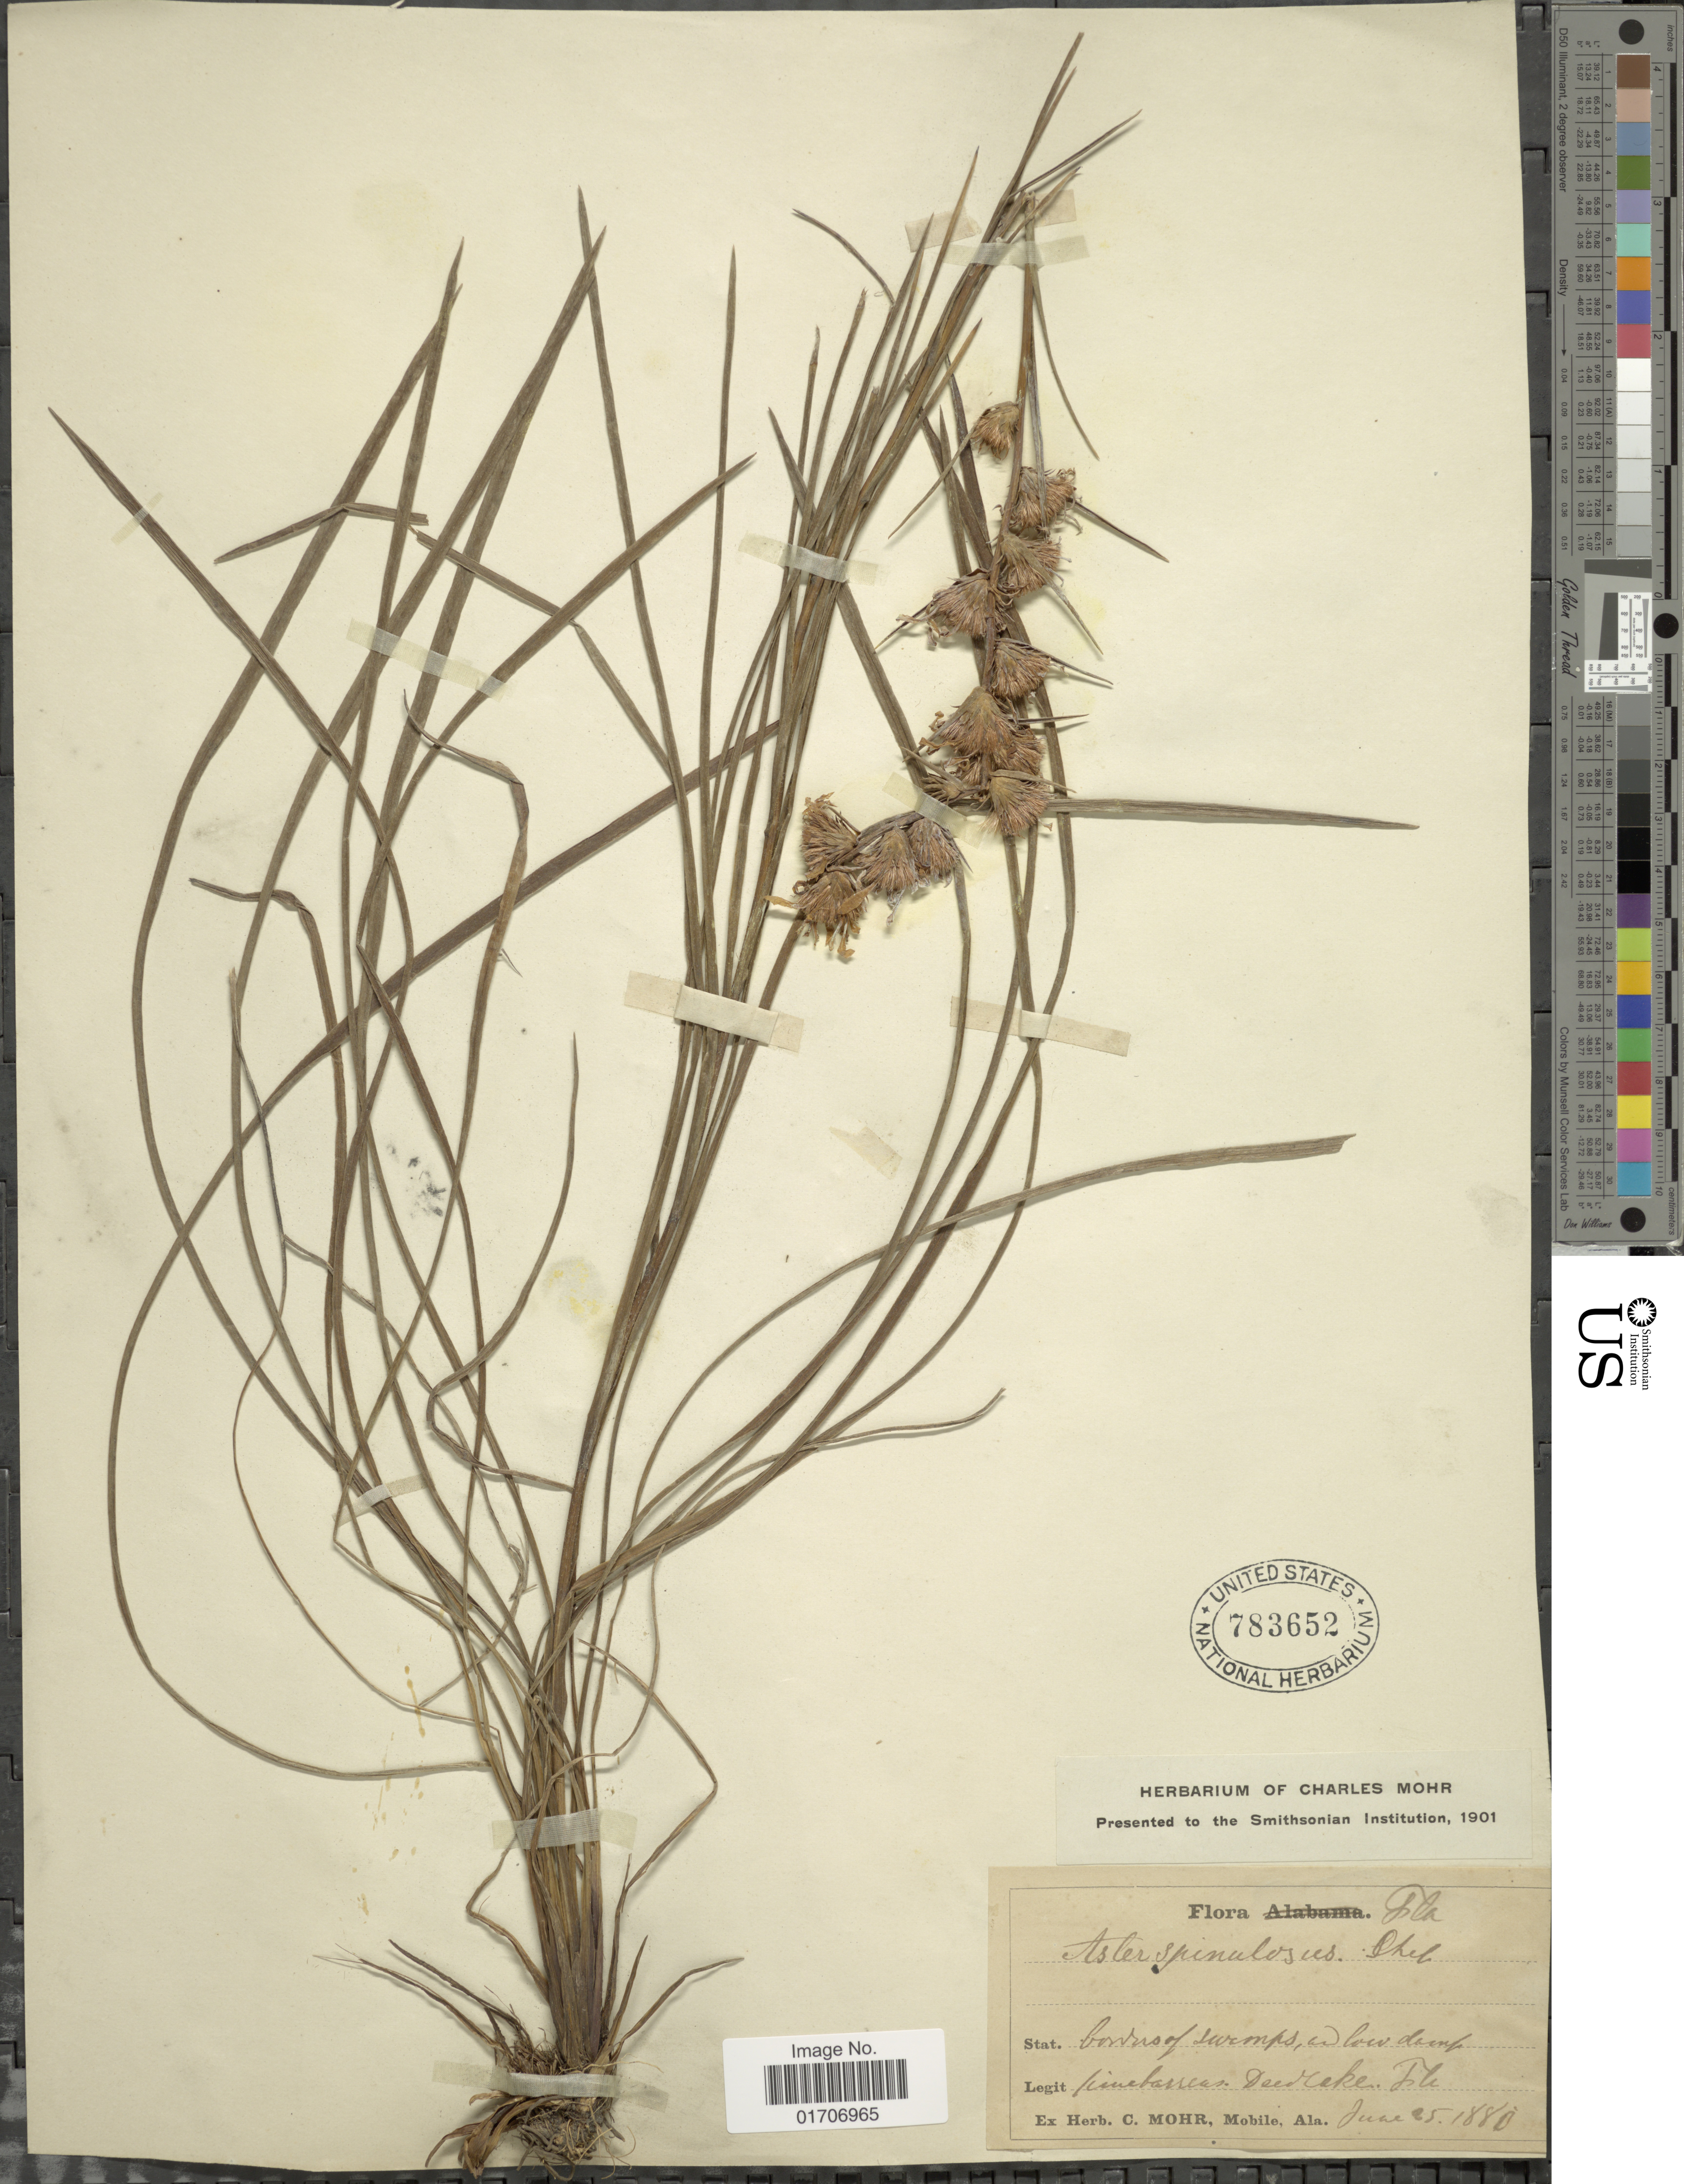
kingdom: Plantae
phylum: Tracheophyta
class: Magnoliopsida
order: Asterales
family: Asteraceae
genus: Eurybia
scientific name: Eurybia spinulosa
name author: (Chapm.) G.L. Nesom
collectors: ex herb. C. Mohr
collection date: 1880-06-25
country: United States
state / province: Florida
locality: Deer Lake [interpreted], Fla.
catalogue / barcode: US 783652